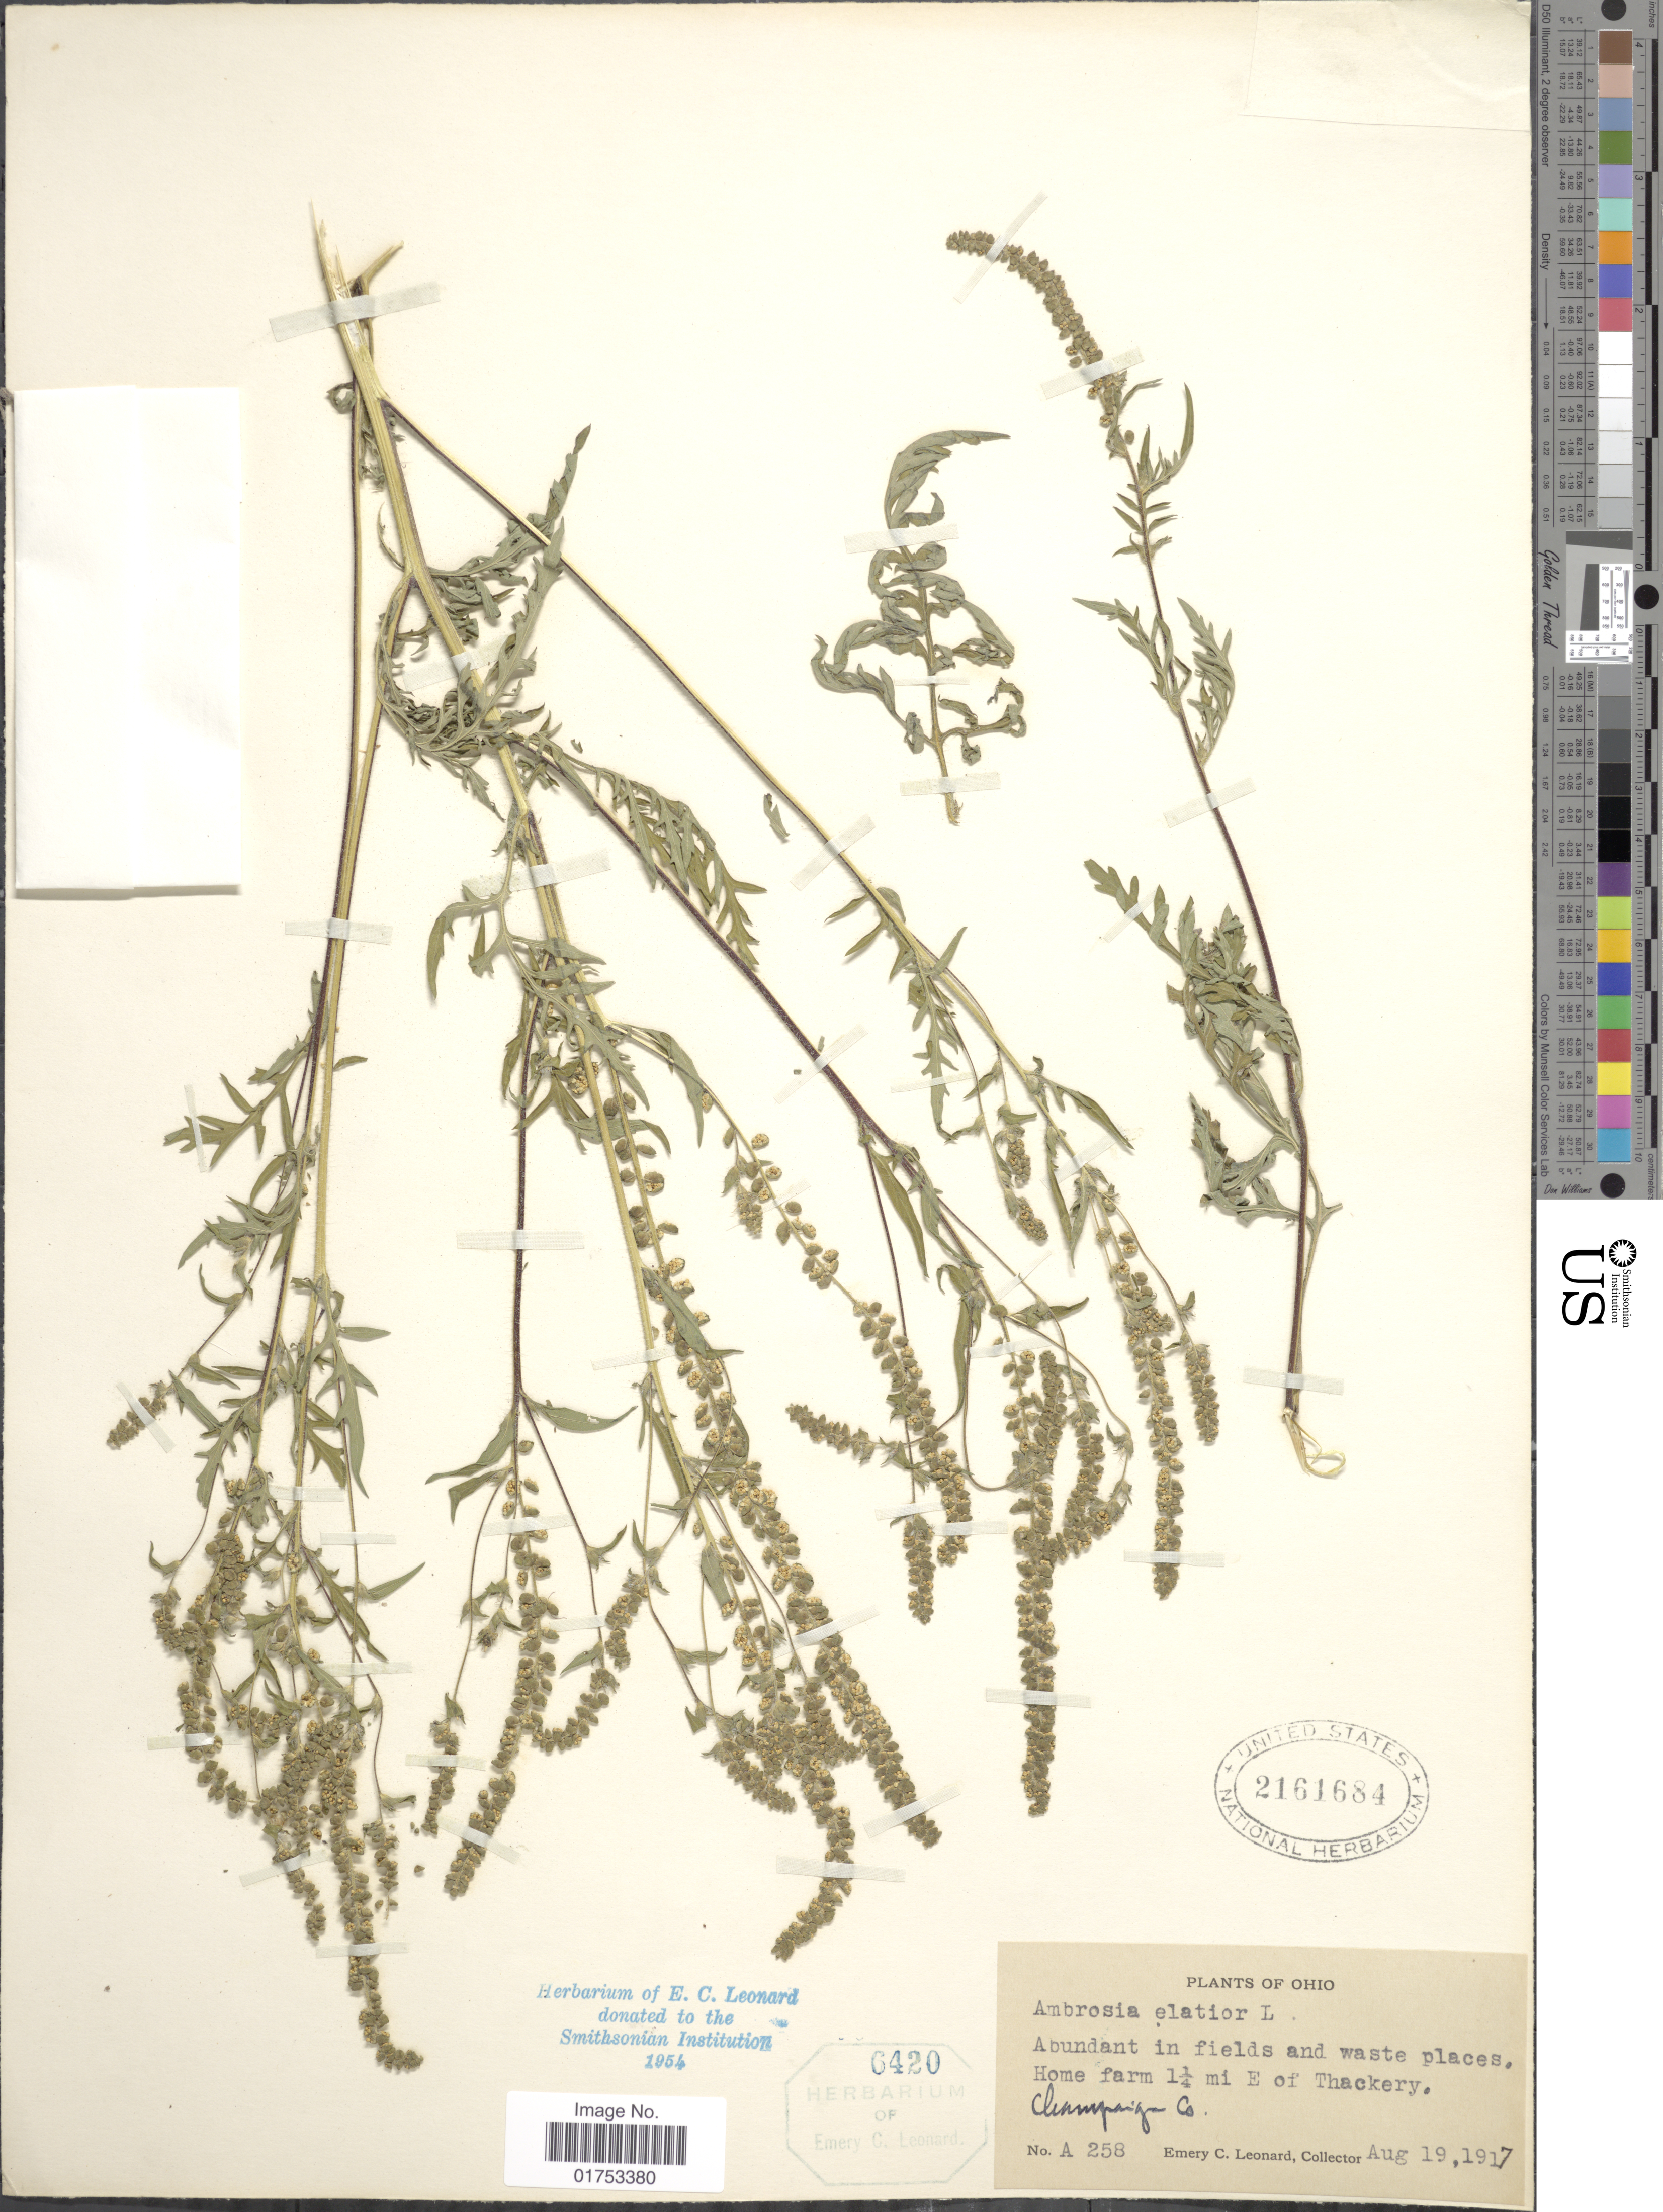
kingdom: Plantae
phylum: Tracheophyta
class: Magnoliopsida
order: Asterales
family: Asteraceae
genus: Ambrosia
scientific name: Ambrosia artemisiifolia var. elatior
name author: (L.) Descourt.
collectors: E. C. Leonard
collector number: A258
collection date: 1917-08-19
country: United States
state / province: Ohio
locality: Home farm 1 1/4 mi E of Thackery, CHampaign Co.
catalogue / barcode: US 2161684